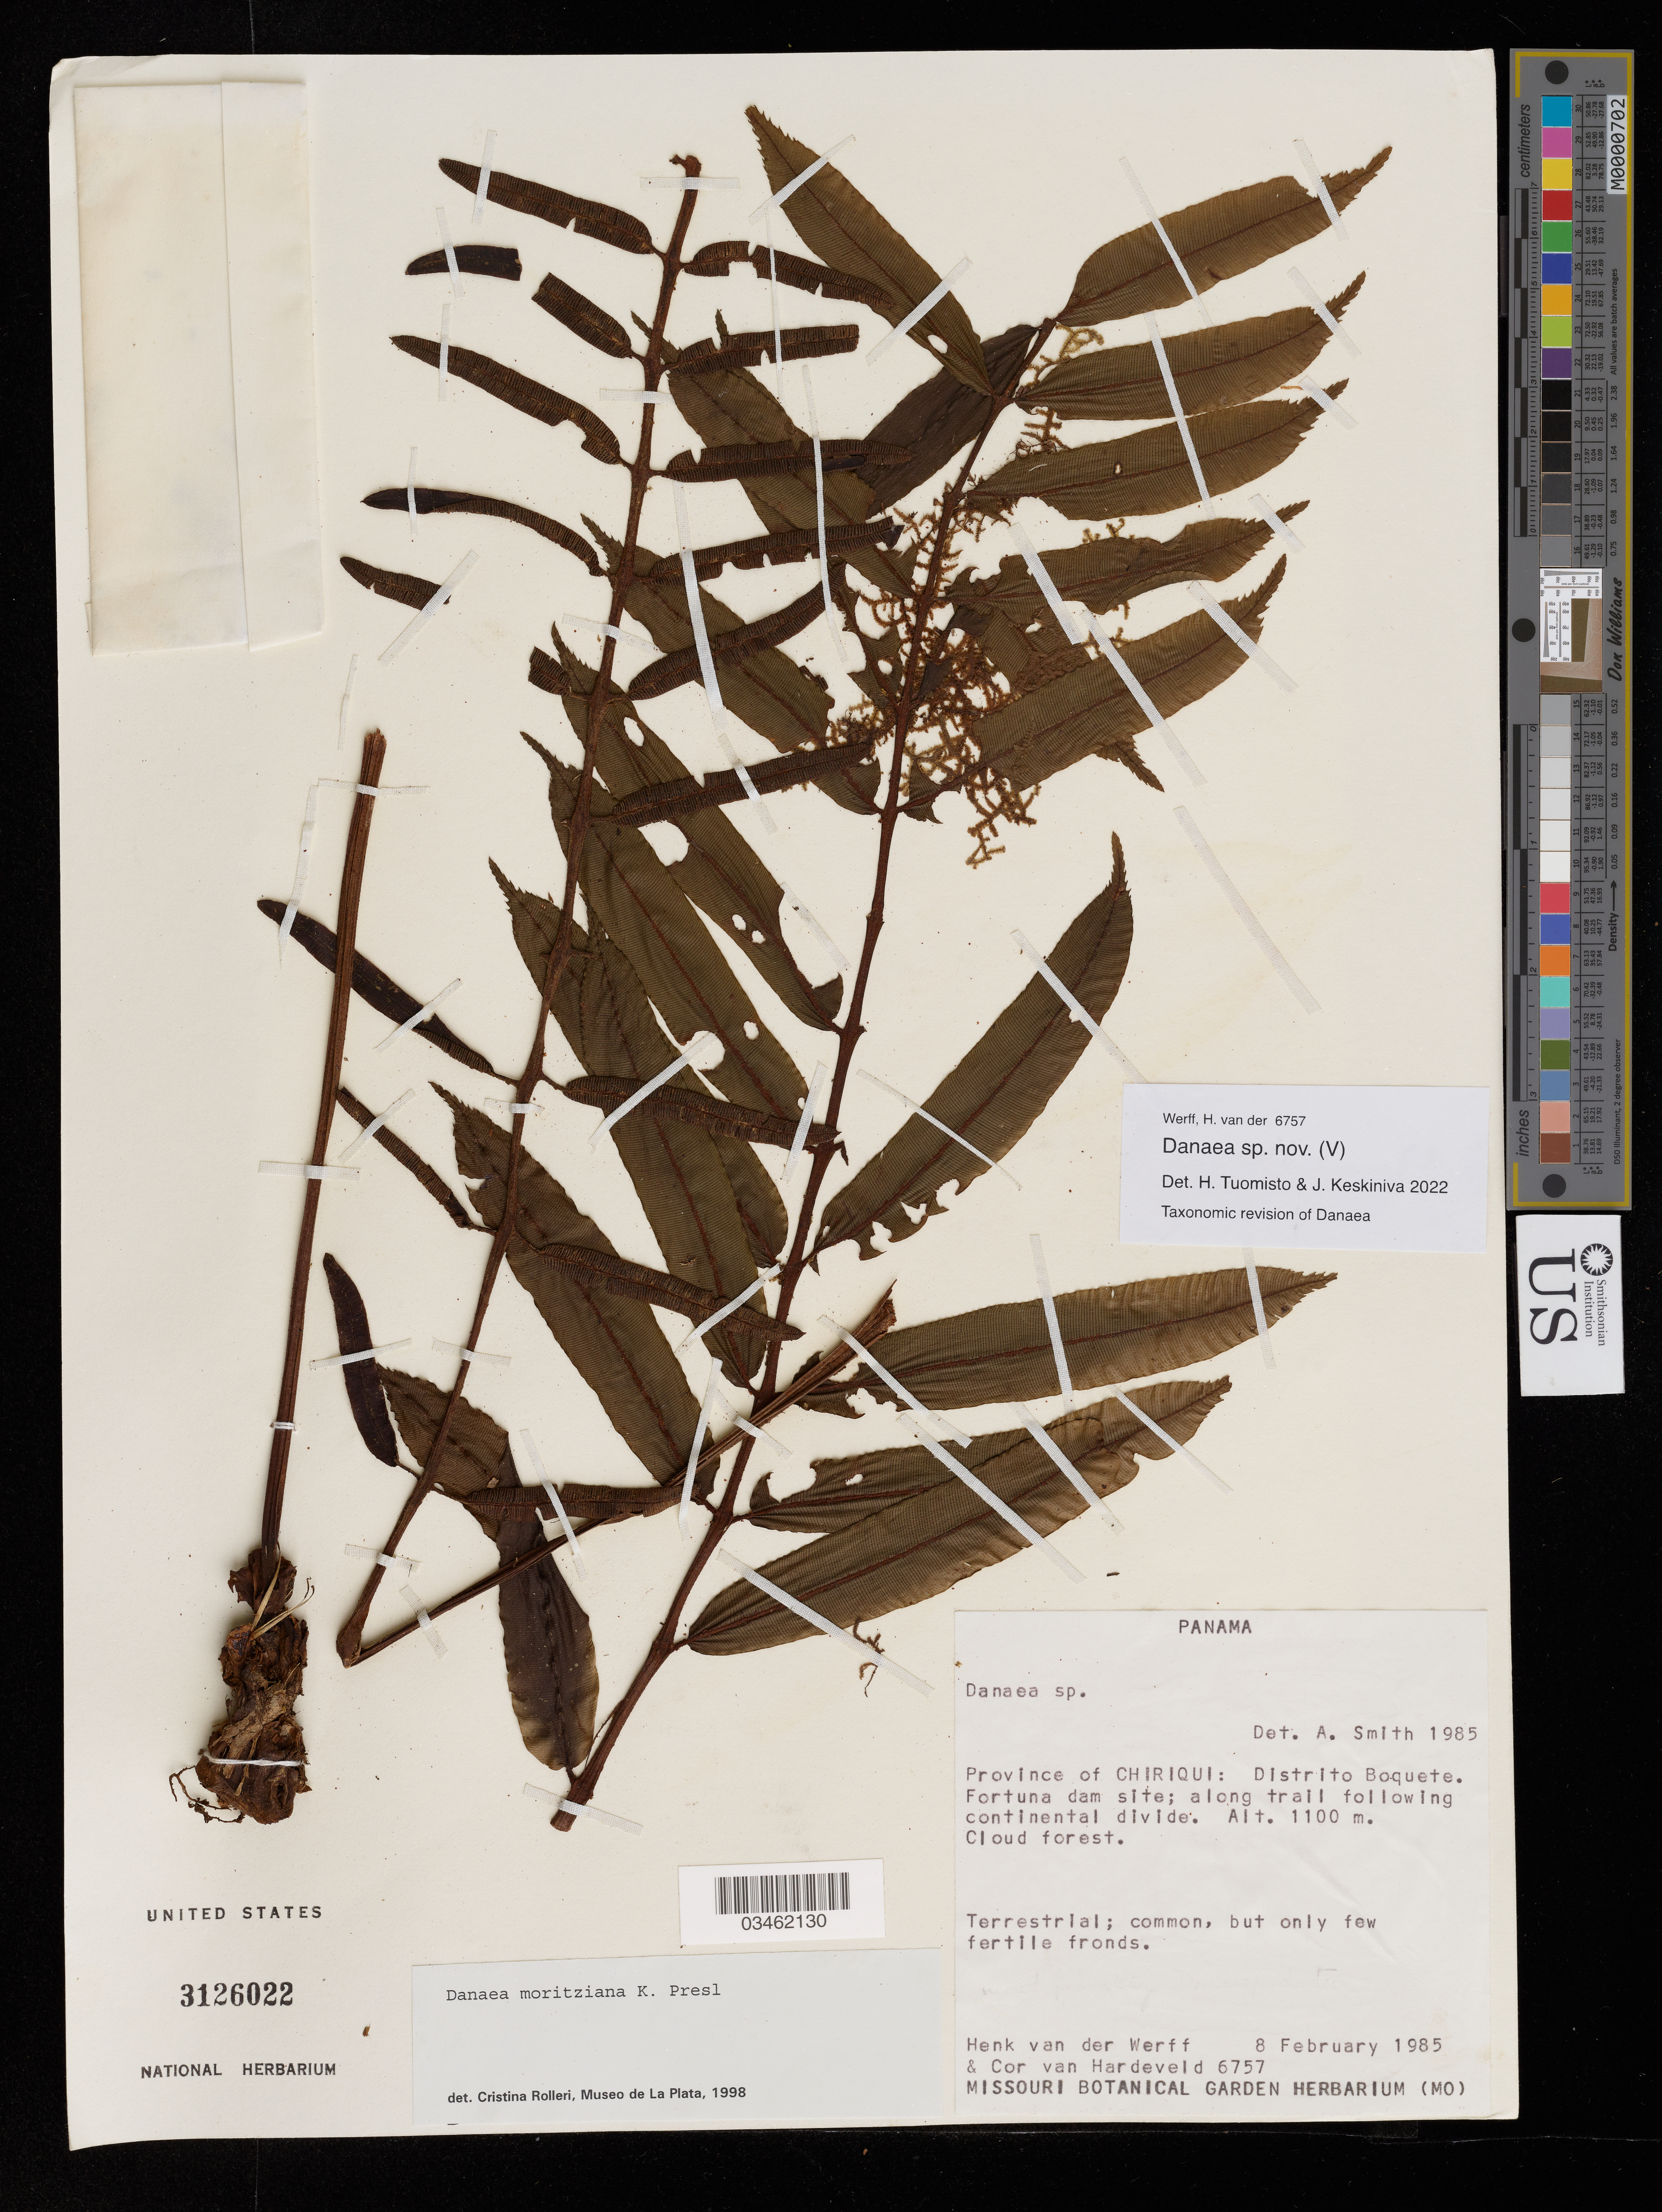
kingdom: Plantae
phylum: Tracheophyta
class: Polypodiopsida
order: Marattiales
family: Marattiaceae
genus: Danaea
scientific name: Danaea sp.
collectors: H. van der Werff & C. Van Hardeveld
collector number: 6757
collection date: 1985-02-08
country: Panama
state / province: Chiriqui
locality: Distrito Boquete. Fortuna dam site; along trail following continental divide.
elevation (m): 1100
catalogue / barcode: US 3126022